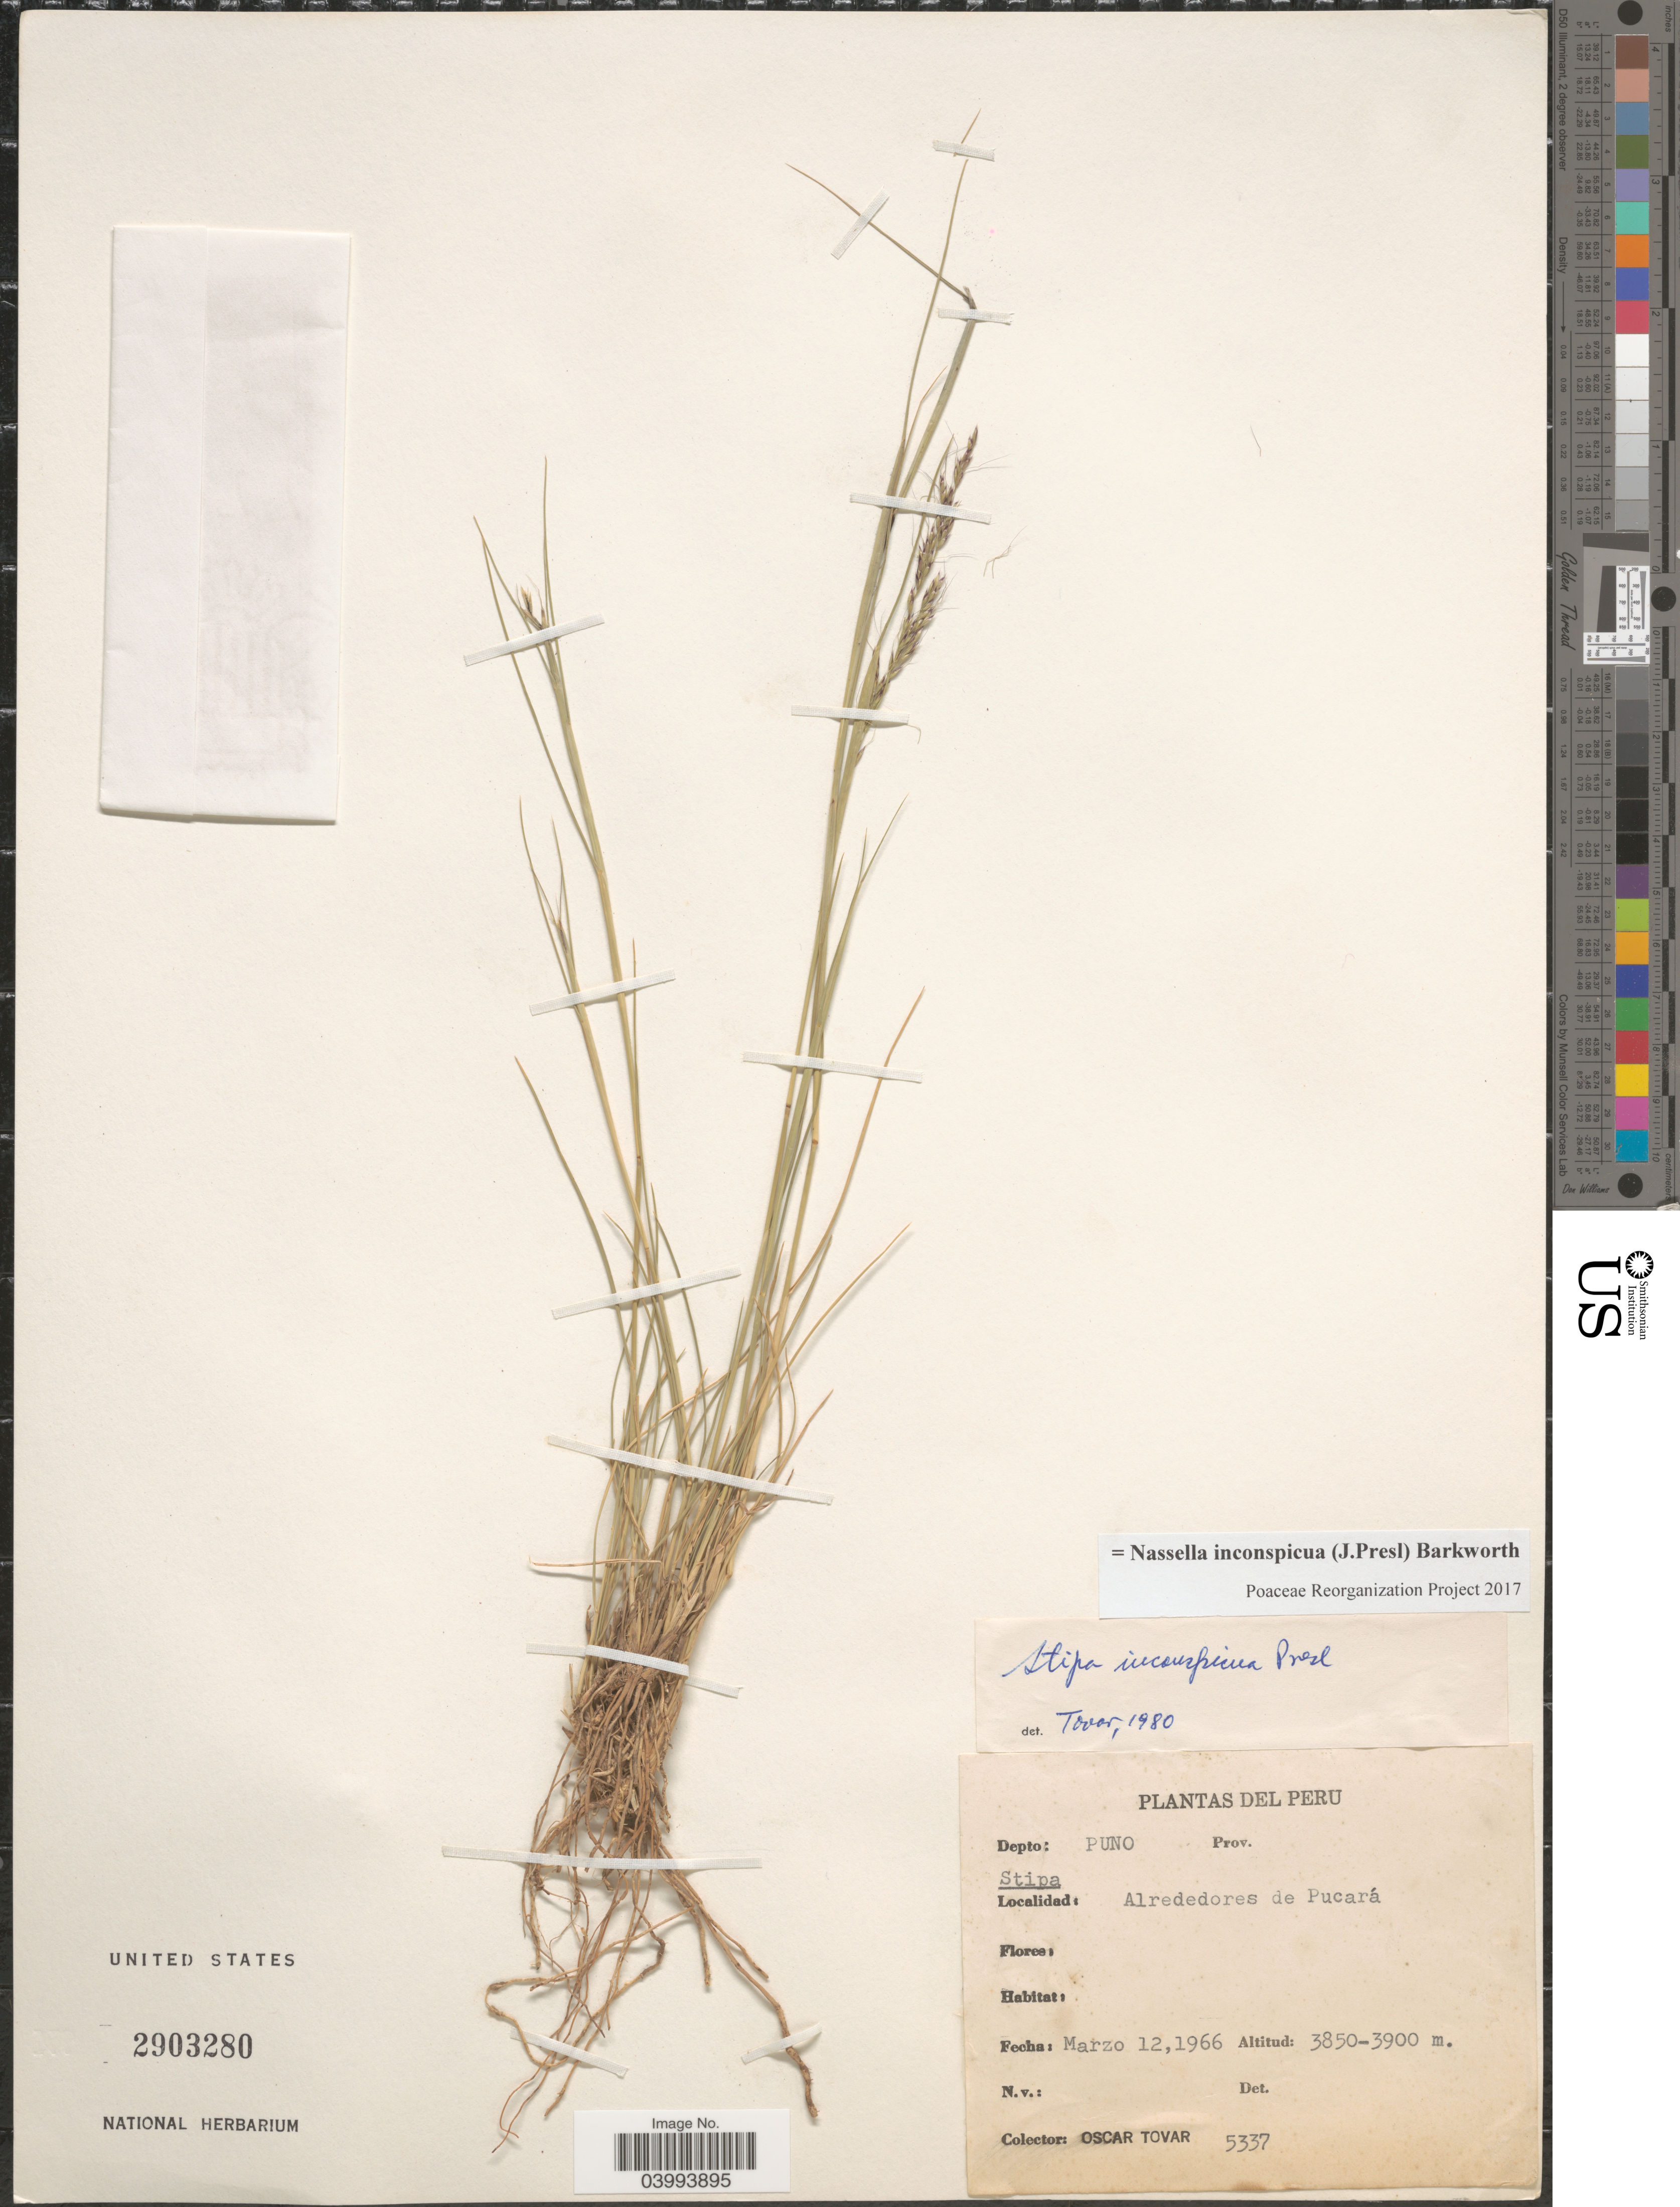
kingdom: Plantae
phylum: Tracheophyta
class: Liliopsida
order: Poales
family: Poaceae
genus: Nassella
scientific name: Nassella inconspicua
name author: (J. Presl) Barkworth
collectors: Ó. Tovar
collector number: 5337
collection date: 1966-03-12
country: Peru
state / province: Puno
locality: Depto: Puno. Alrededores de Pucará.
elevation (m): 3850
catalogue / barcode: US 2903280